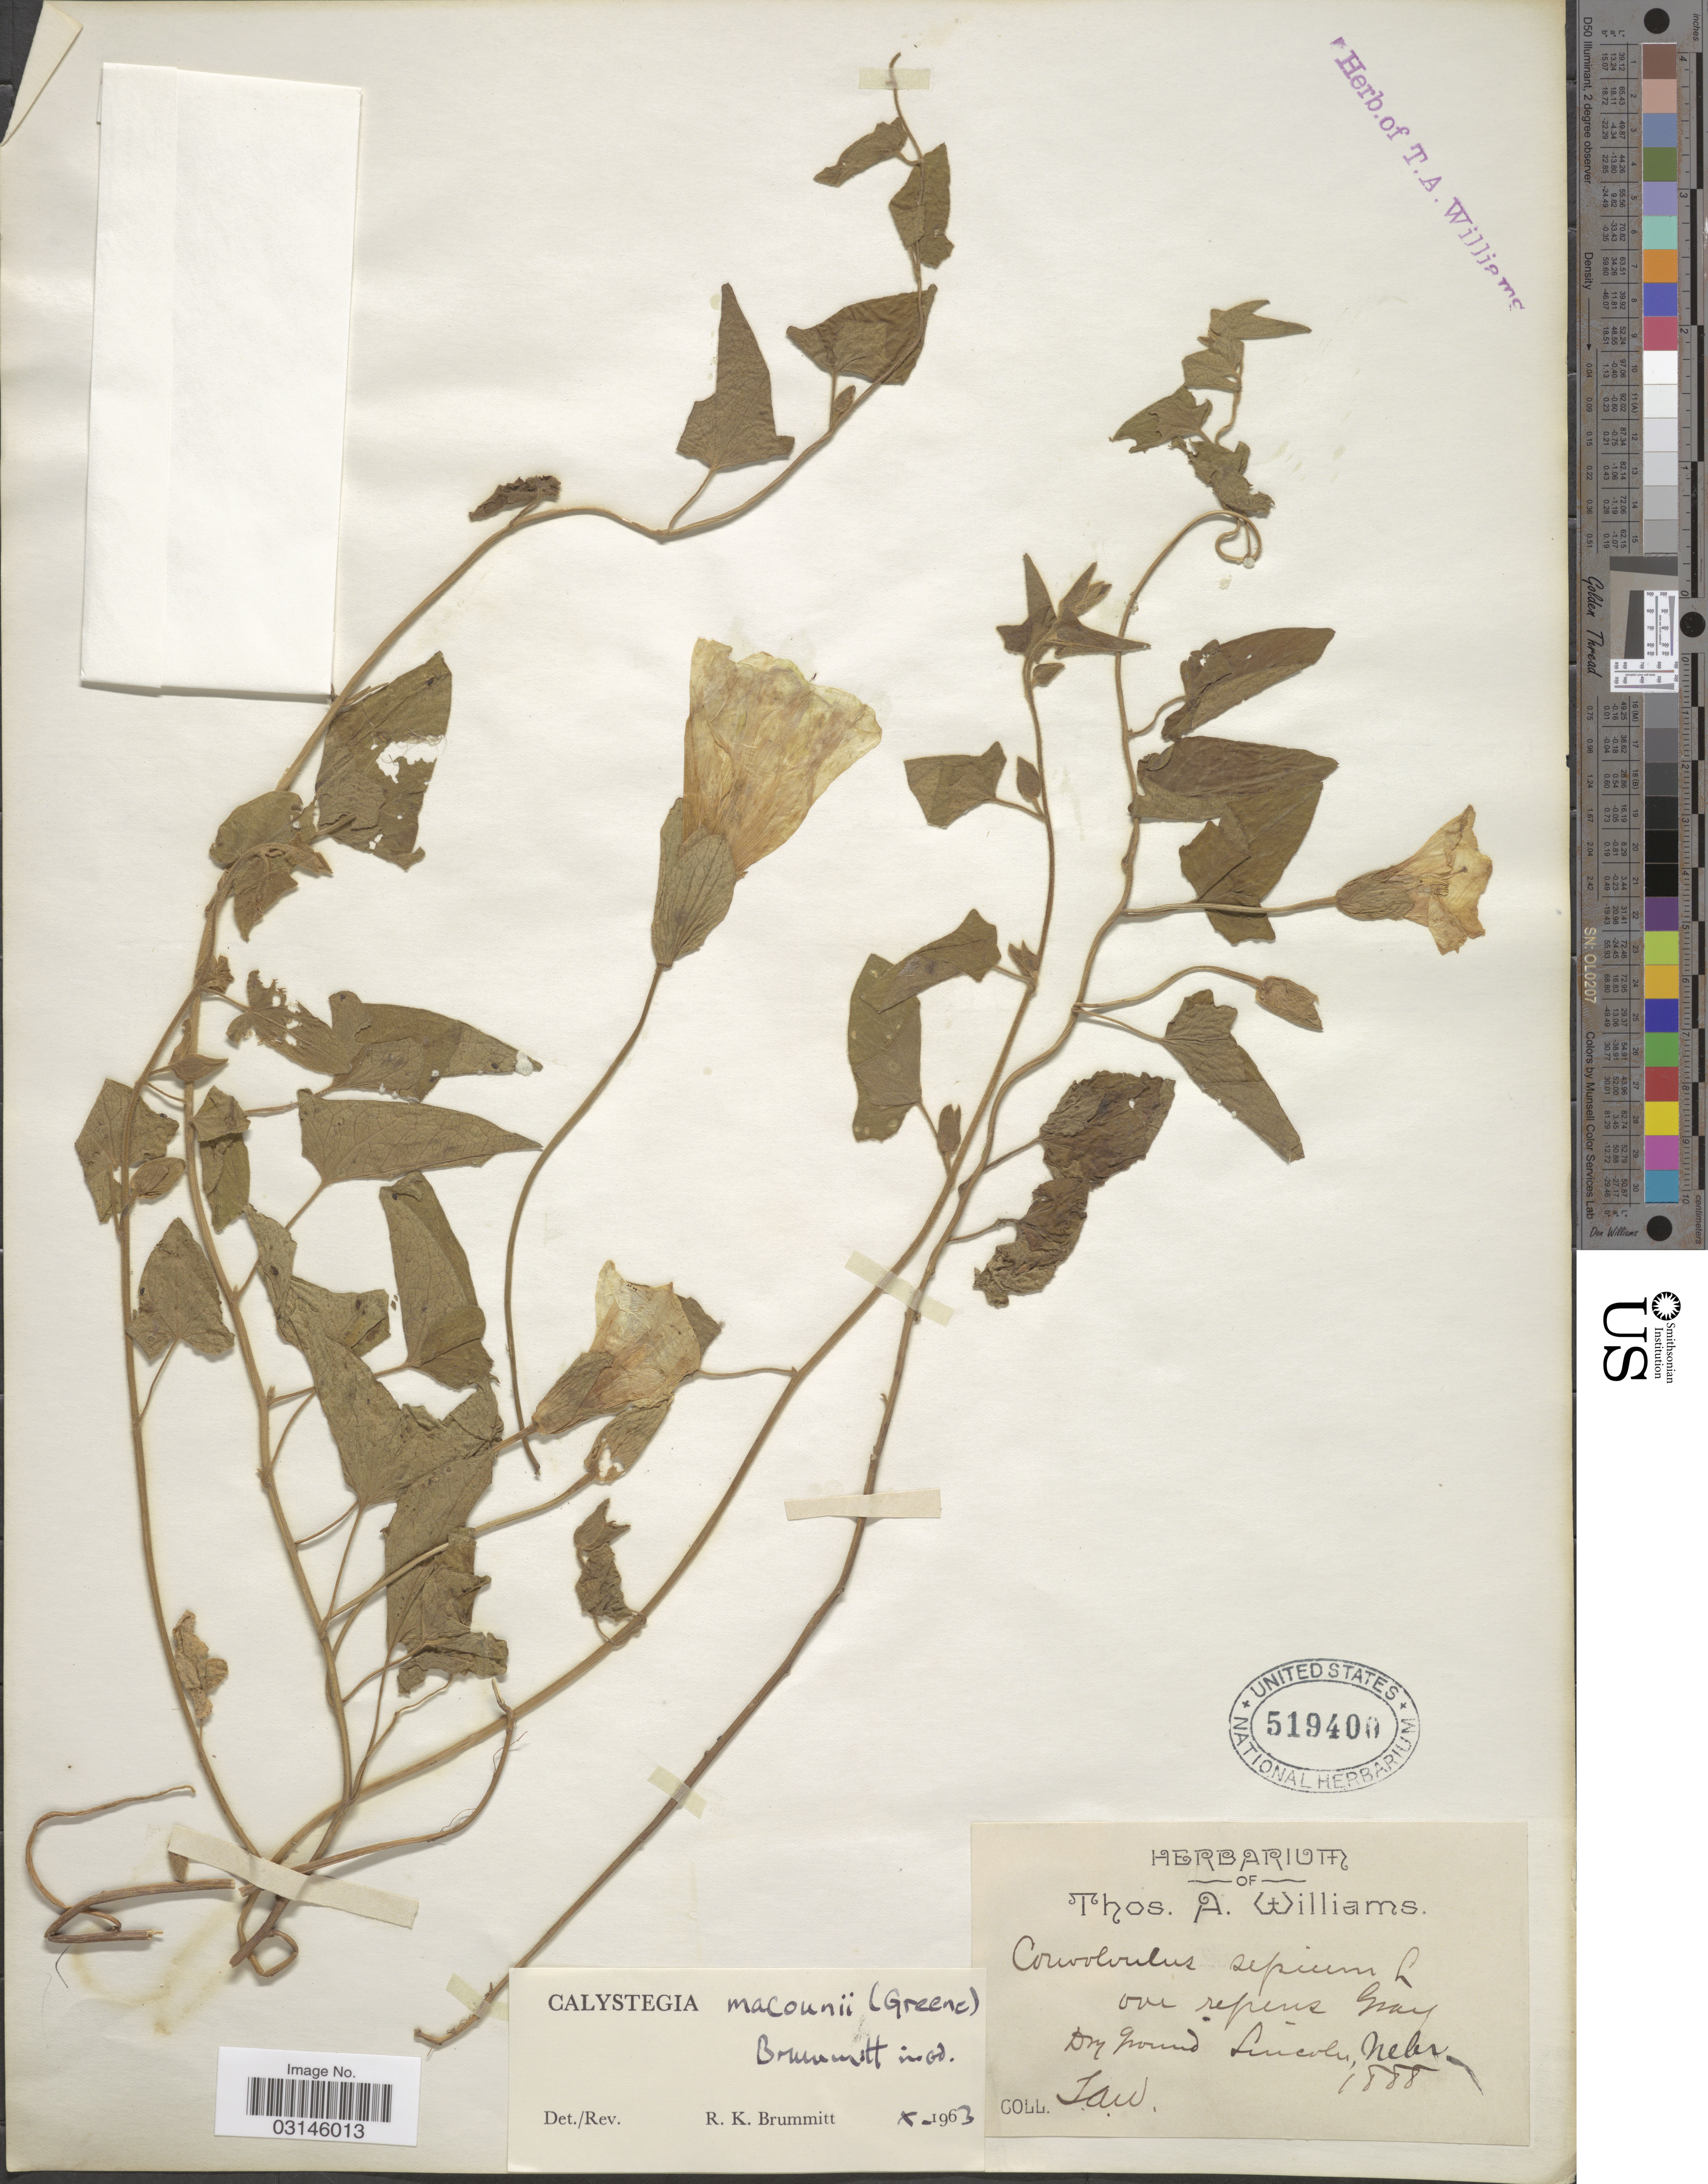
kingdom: Plantae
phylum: Tracheophyta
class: Magnoliopsida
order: Solanales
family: Convolvulaceae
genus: Calystegia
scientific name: Calystegia macounii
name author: (Greene) Brummitt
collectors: T. A. Williams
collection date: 1888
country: United States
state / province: Nebraska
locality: Lincoln.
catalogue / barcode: US 519400